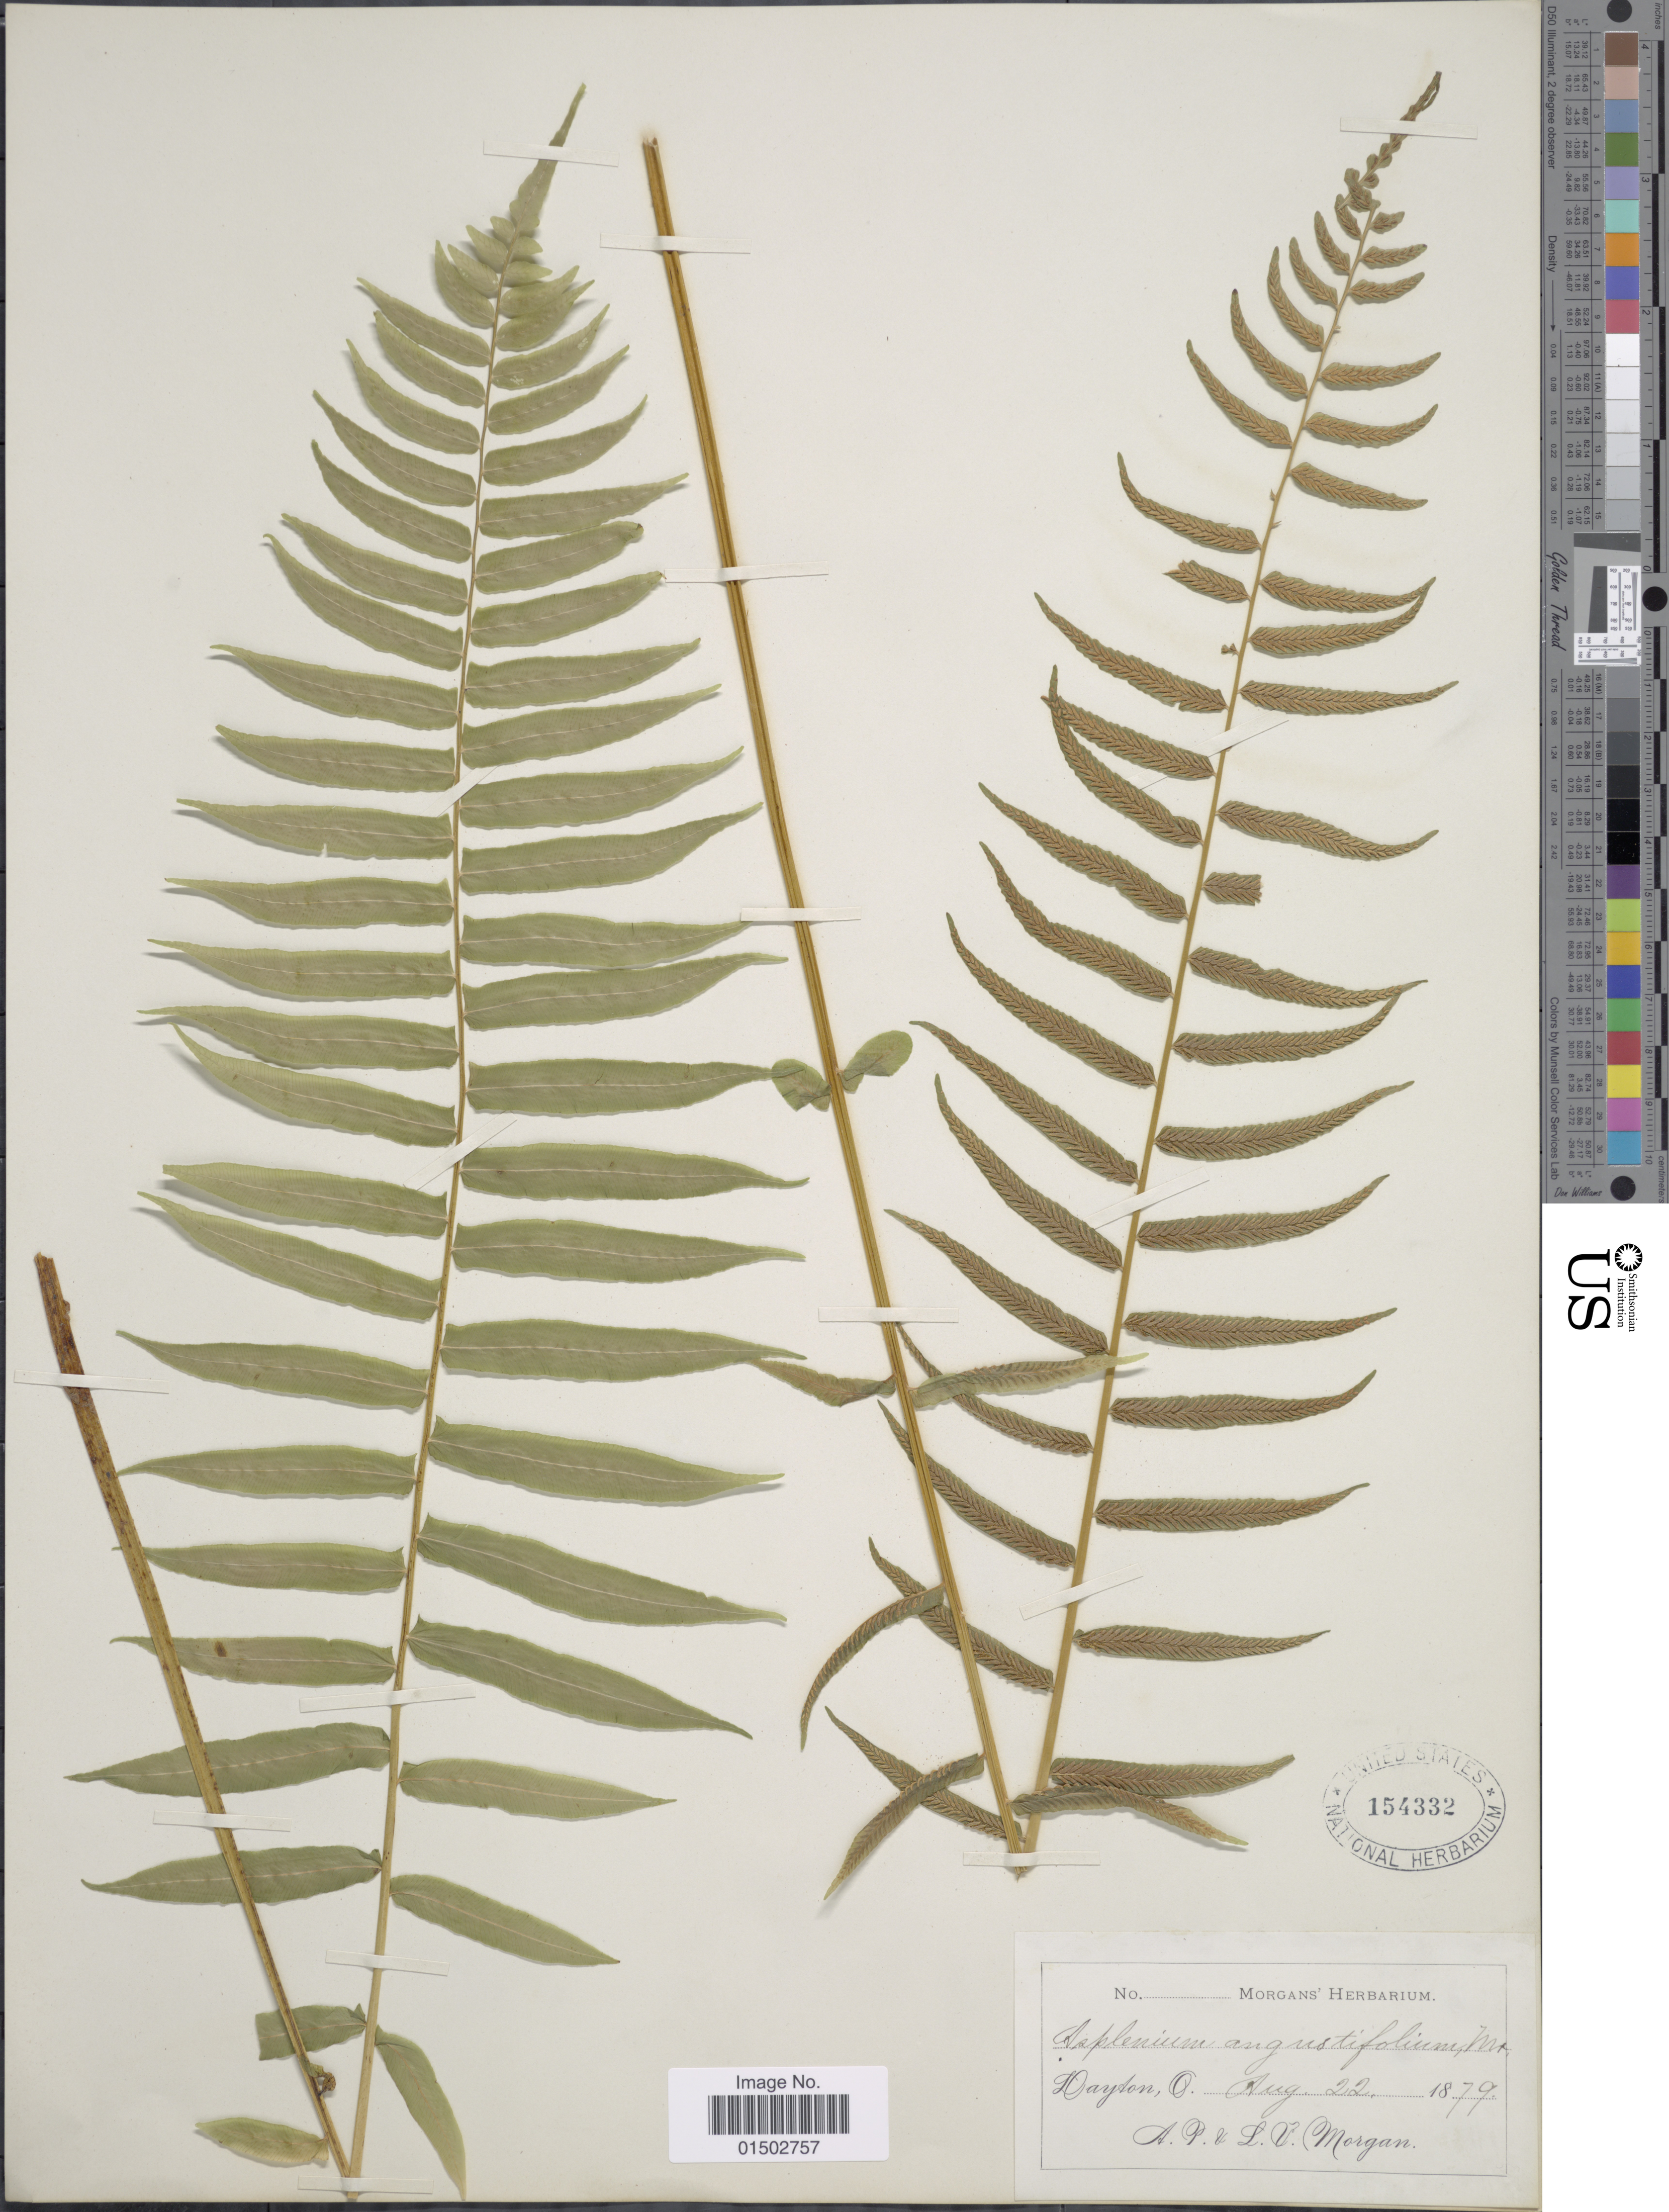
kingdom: Plantae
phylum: Tracheophyta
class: Polypodiopsida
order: Polypodiales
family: Diplaziopsidaceae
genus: Homalosorus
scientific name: Homalosorus pycnocarpos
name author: (Spreng.) Pic. Serm.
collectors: A. Morgan & L. Morgan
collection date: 1879-08-22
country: United States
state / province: Ohio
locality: Dayton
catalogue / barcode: US 154332